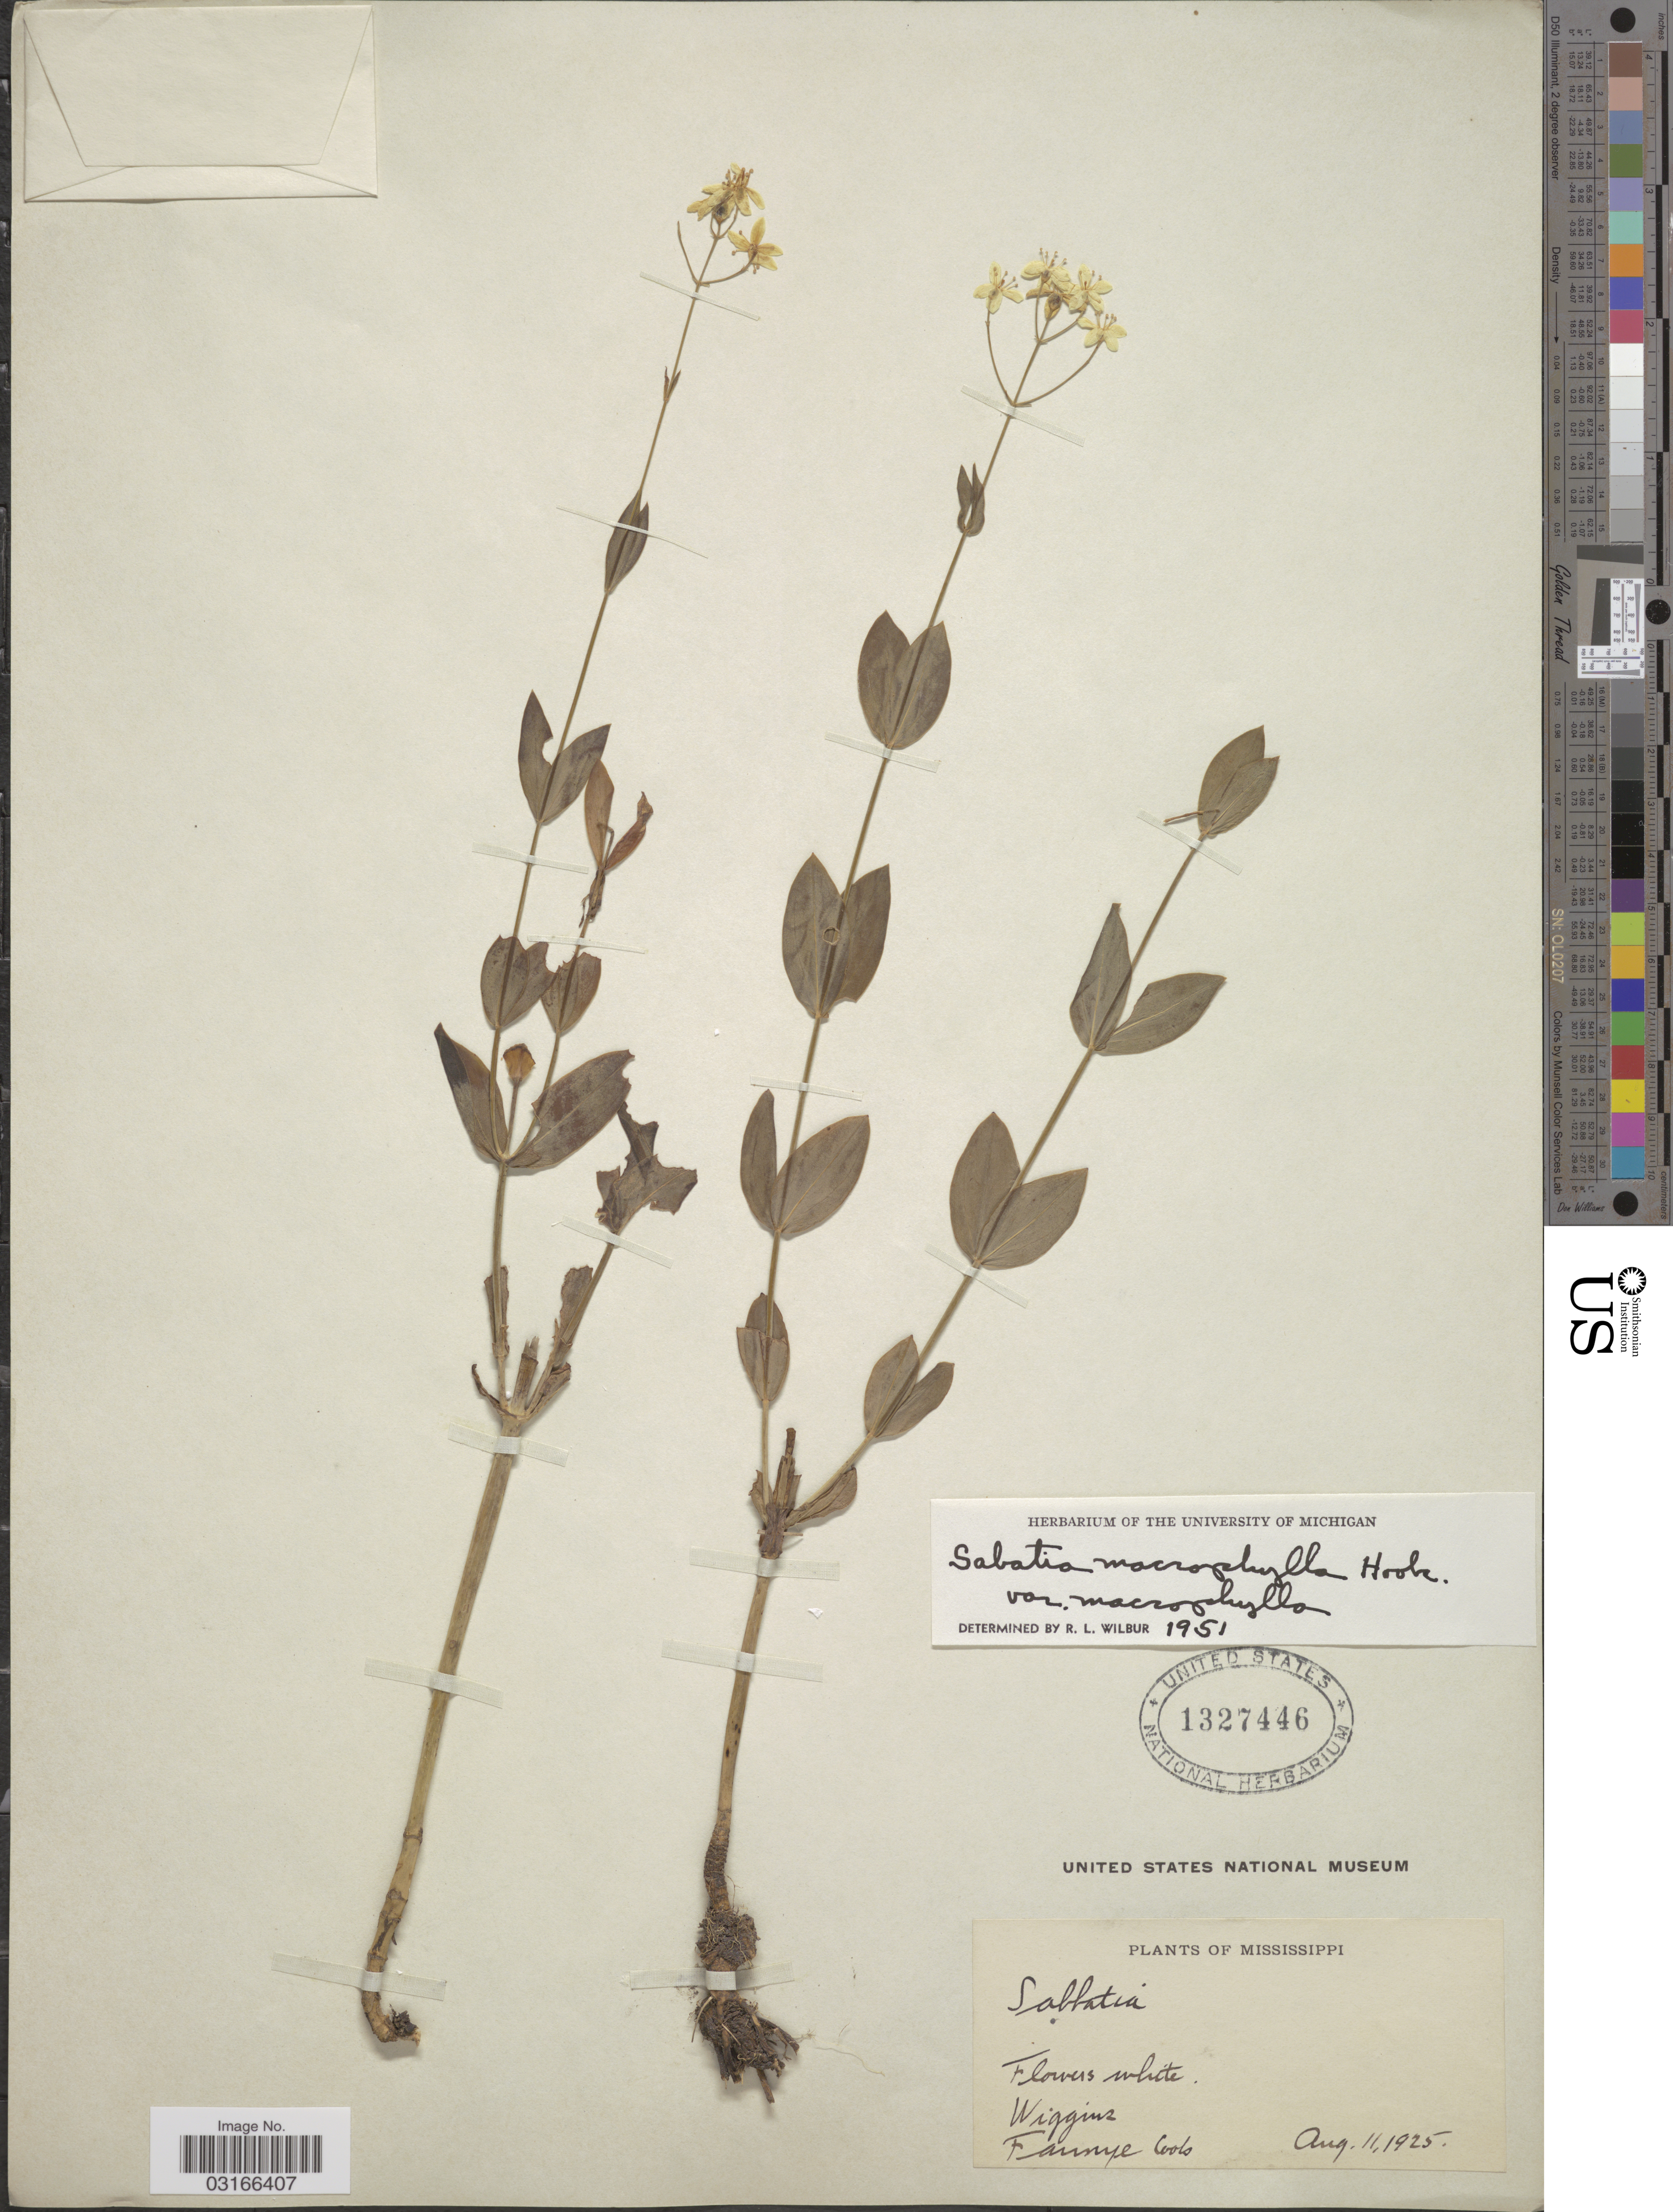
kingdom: Plantae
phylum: Tracheophyta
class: Magnoliopsida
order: Gentianales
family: Gentianaceae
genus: Sabatia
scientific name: Sabatia campestris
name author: Nutt.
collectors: F. A. Cook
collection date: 1925-08-11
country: United States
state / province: Mississippi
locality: Wiggins.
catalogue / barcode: US 1327446